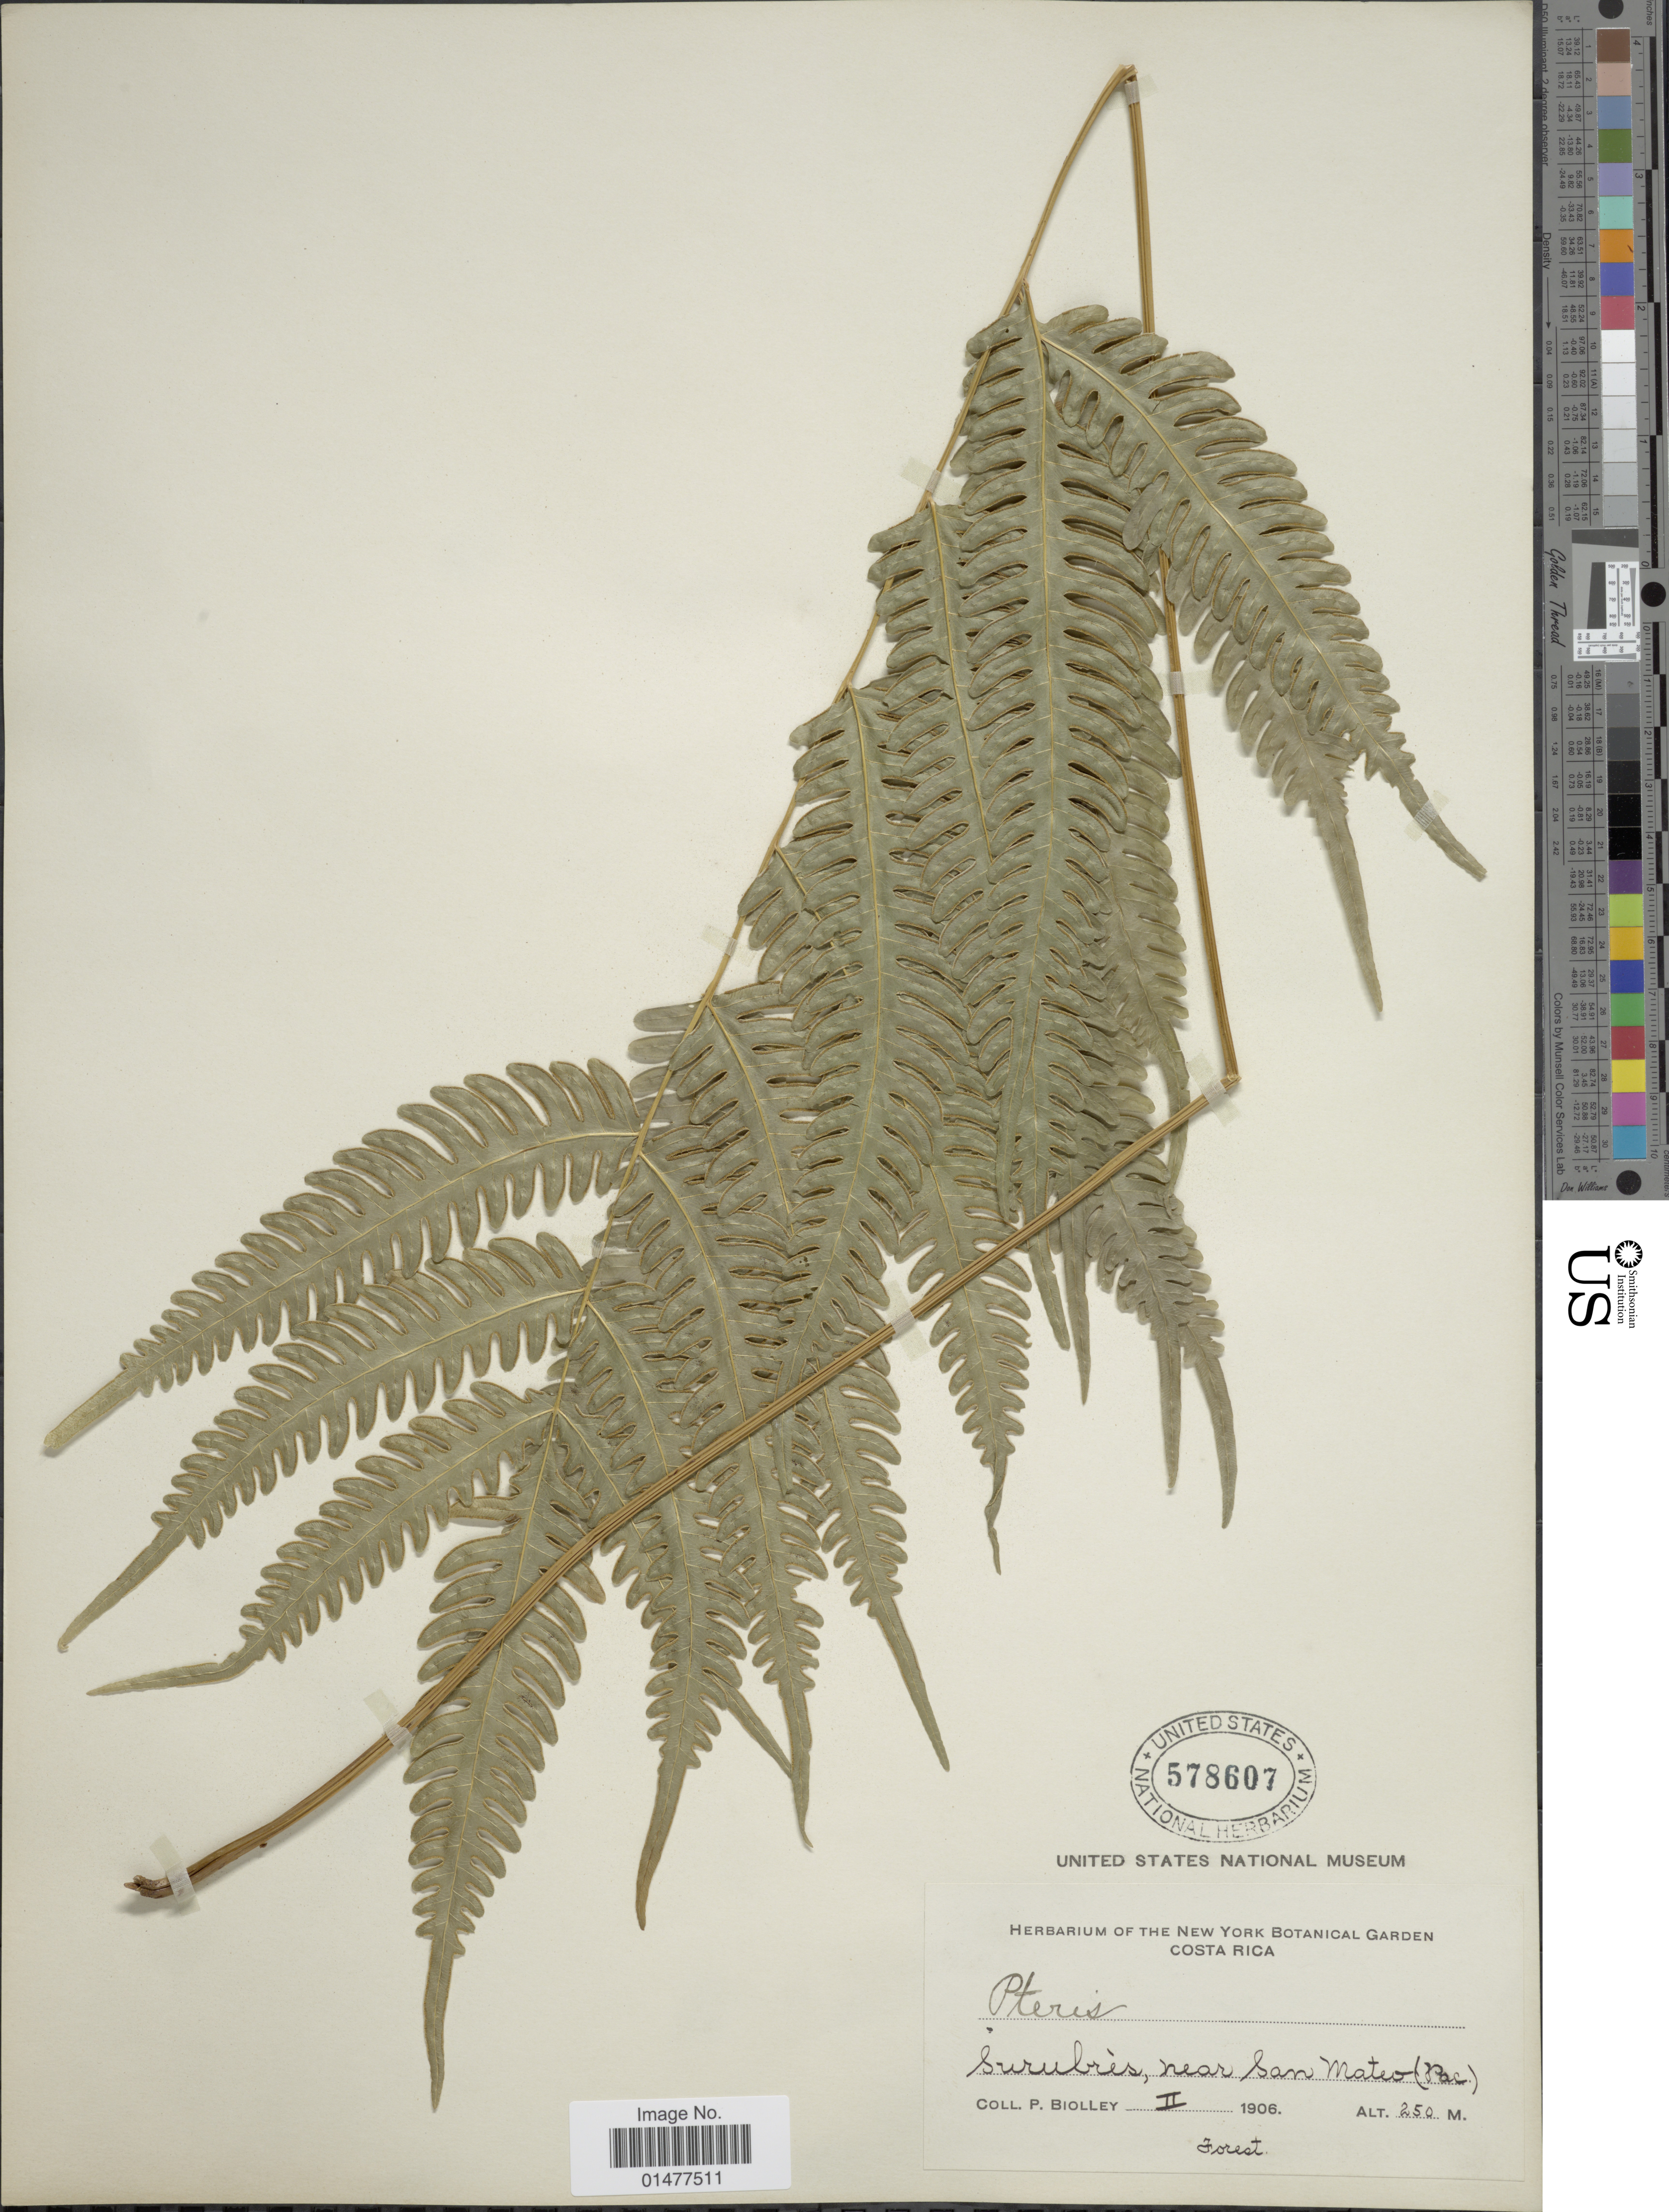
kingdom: Plantae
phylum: Tracheophyta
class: Polypodiopsida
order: Polypodiales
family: Pteridaceae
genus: Pteris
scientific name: Pteris biaurita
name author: L.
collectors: P. Biolley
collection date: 1906-02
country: Costa Rica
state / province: Puntarenas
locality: Surubres, near San Mateo (Pac.)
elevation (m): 250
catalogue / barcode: US 578607